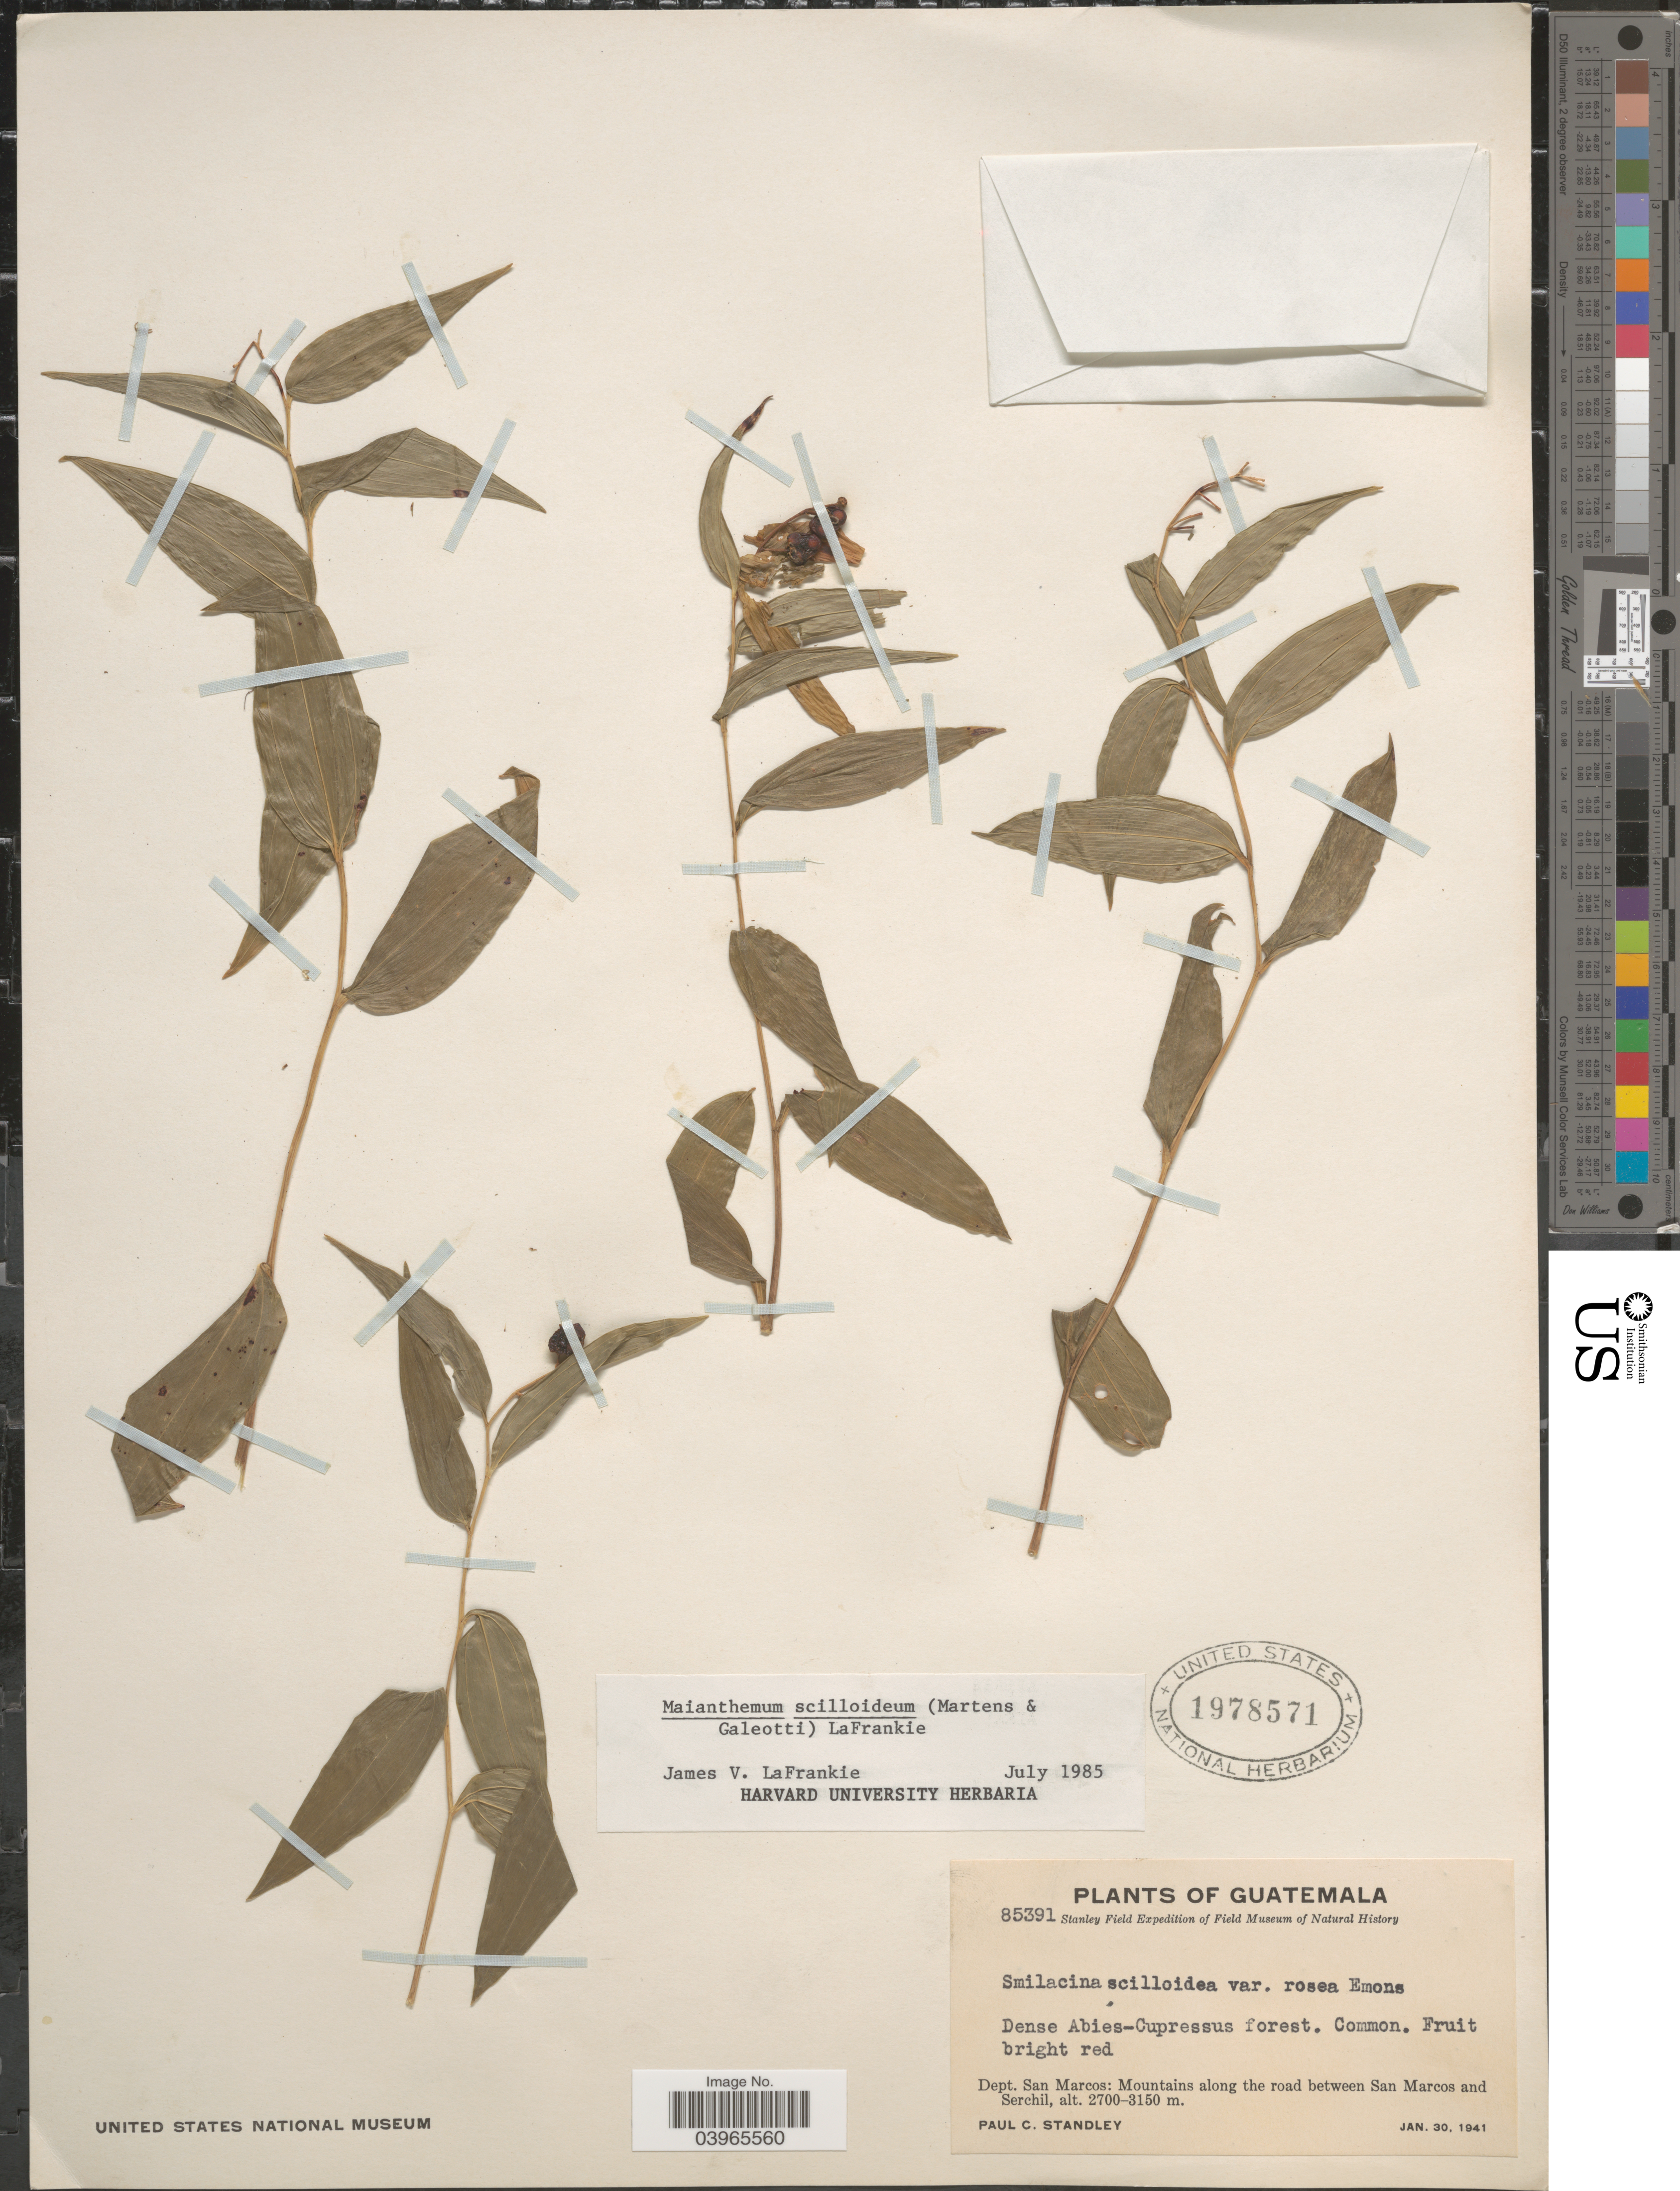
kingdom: Plantae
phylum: Tracheophyta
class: Liliopsida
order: Asparagales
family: Asparagaceae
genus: Maianthemum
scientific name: Maianthemum scilloideum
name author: (M. Martens & Galeotti) LaFrankie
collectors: P. C. Standley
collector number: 85391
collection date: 1941-01-30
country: Guatemala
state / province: San Marcos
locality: Dept. San Marcos: Mountains along the road between San Marcos and Serchil.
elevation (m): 2700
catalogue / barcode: US 1978571